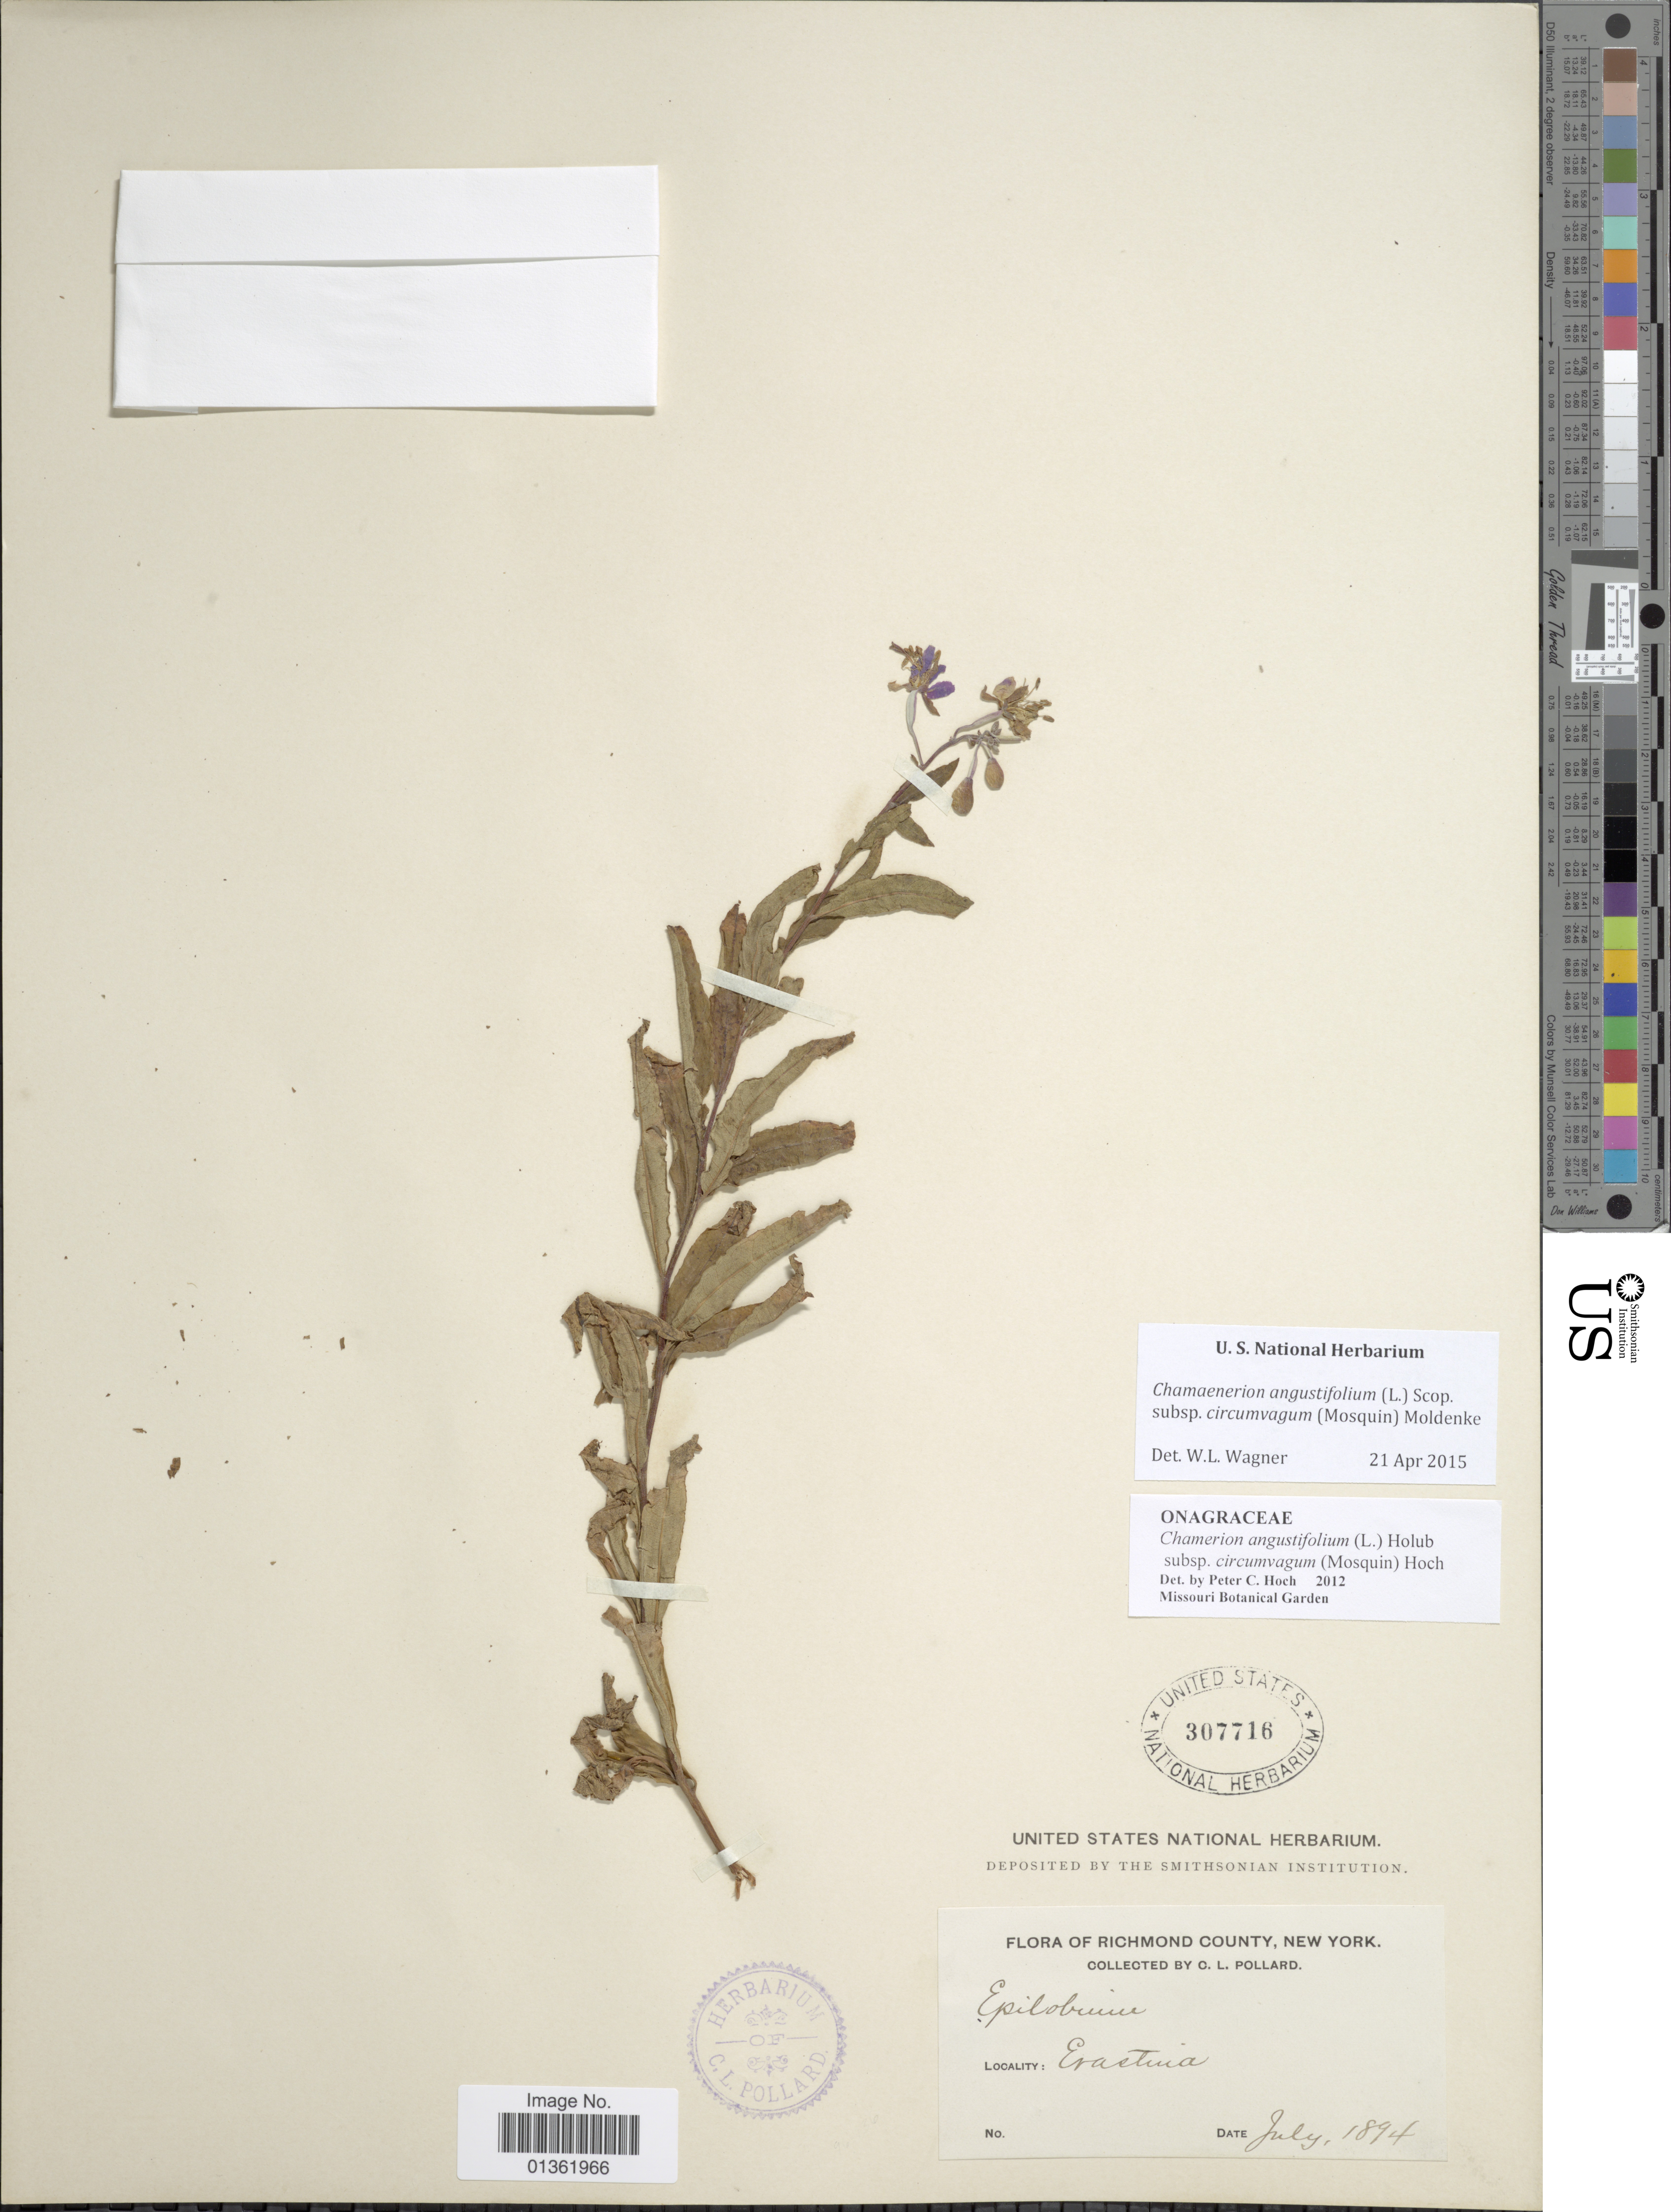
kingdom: Plantae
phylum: Tracheophyta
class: Magnoliopsida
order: Myrtales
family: Onagraceae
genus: Chamaenerion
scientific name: Chamaenerion angustifolium subsp. circumvagum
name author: (Mosquin) Moldenke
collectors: C. L. Pollard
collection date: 1894-07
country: United States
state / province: New York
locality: Richmond County. Erastuia.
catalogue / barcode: US 307716